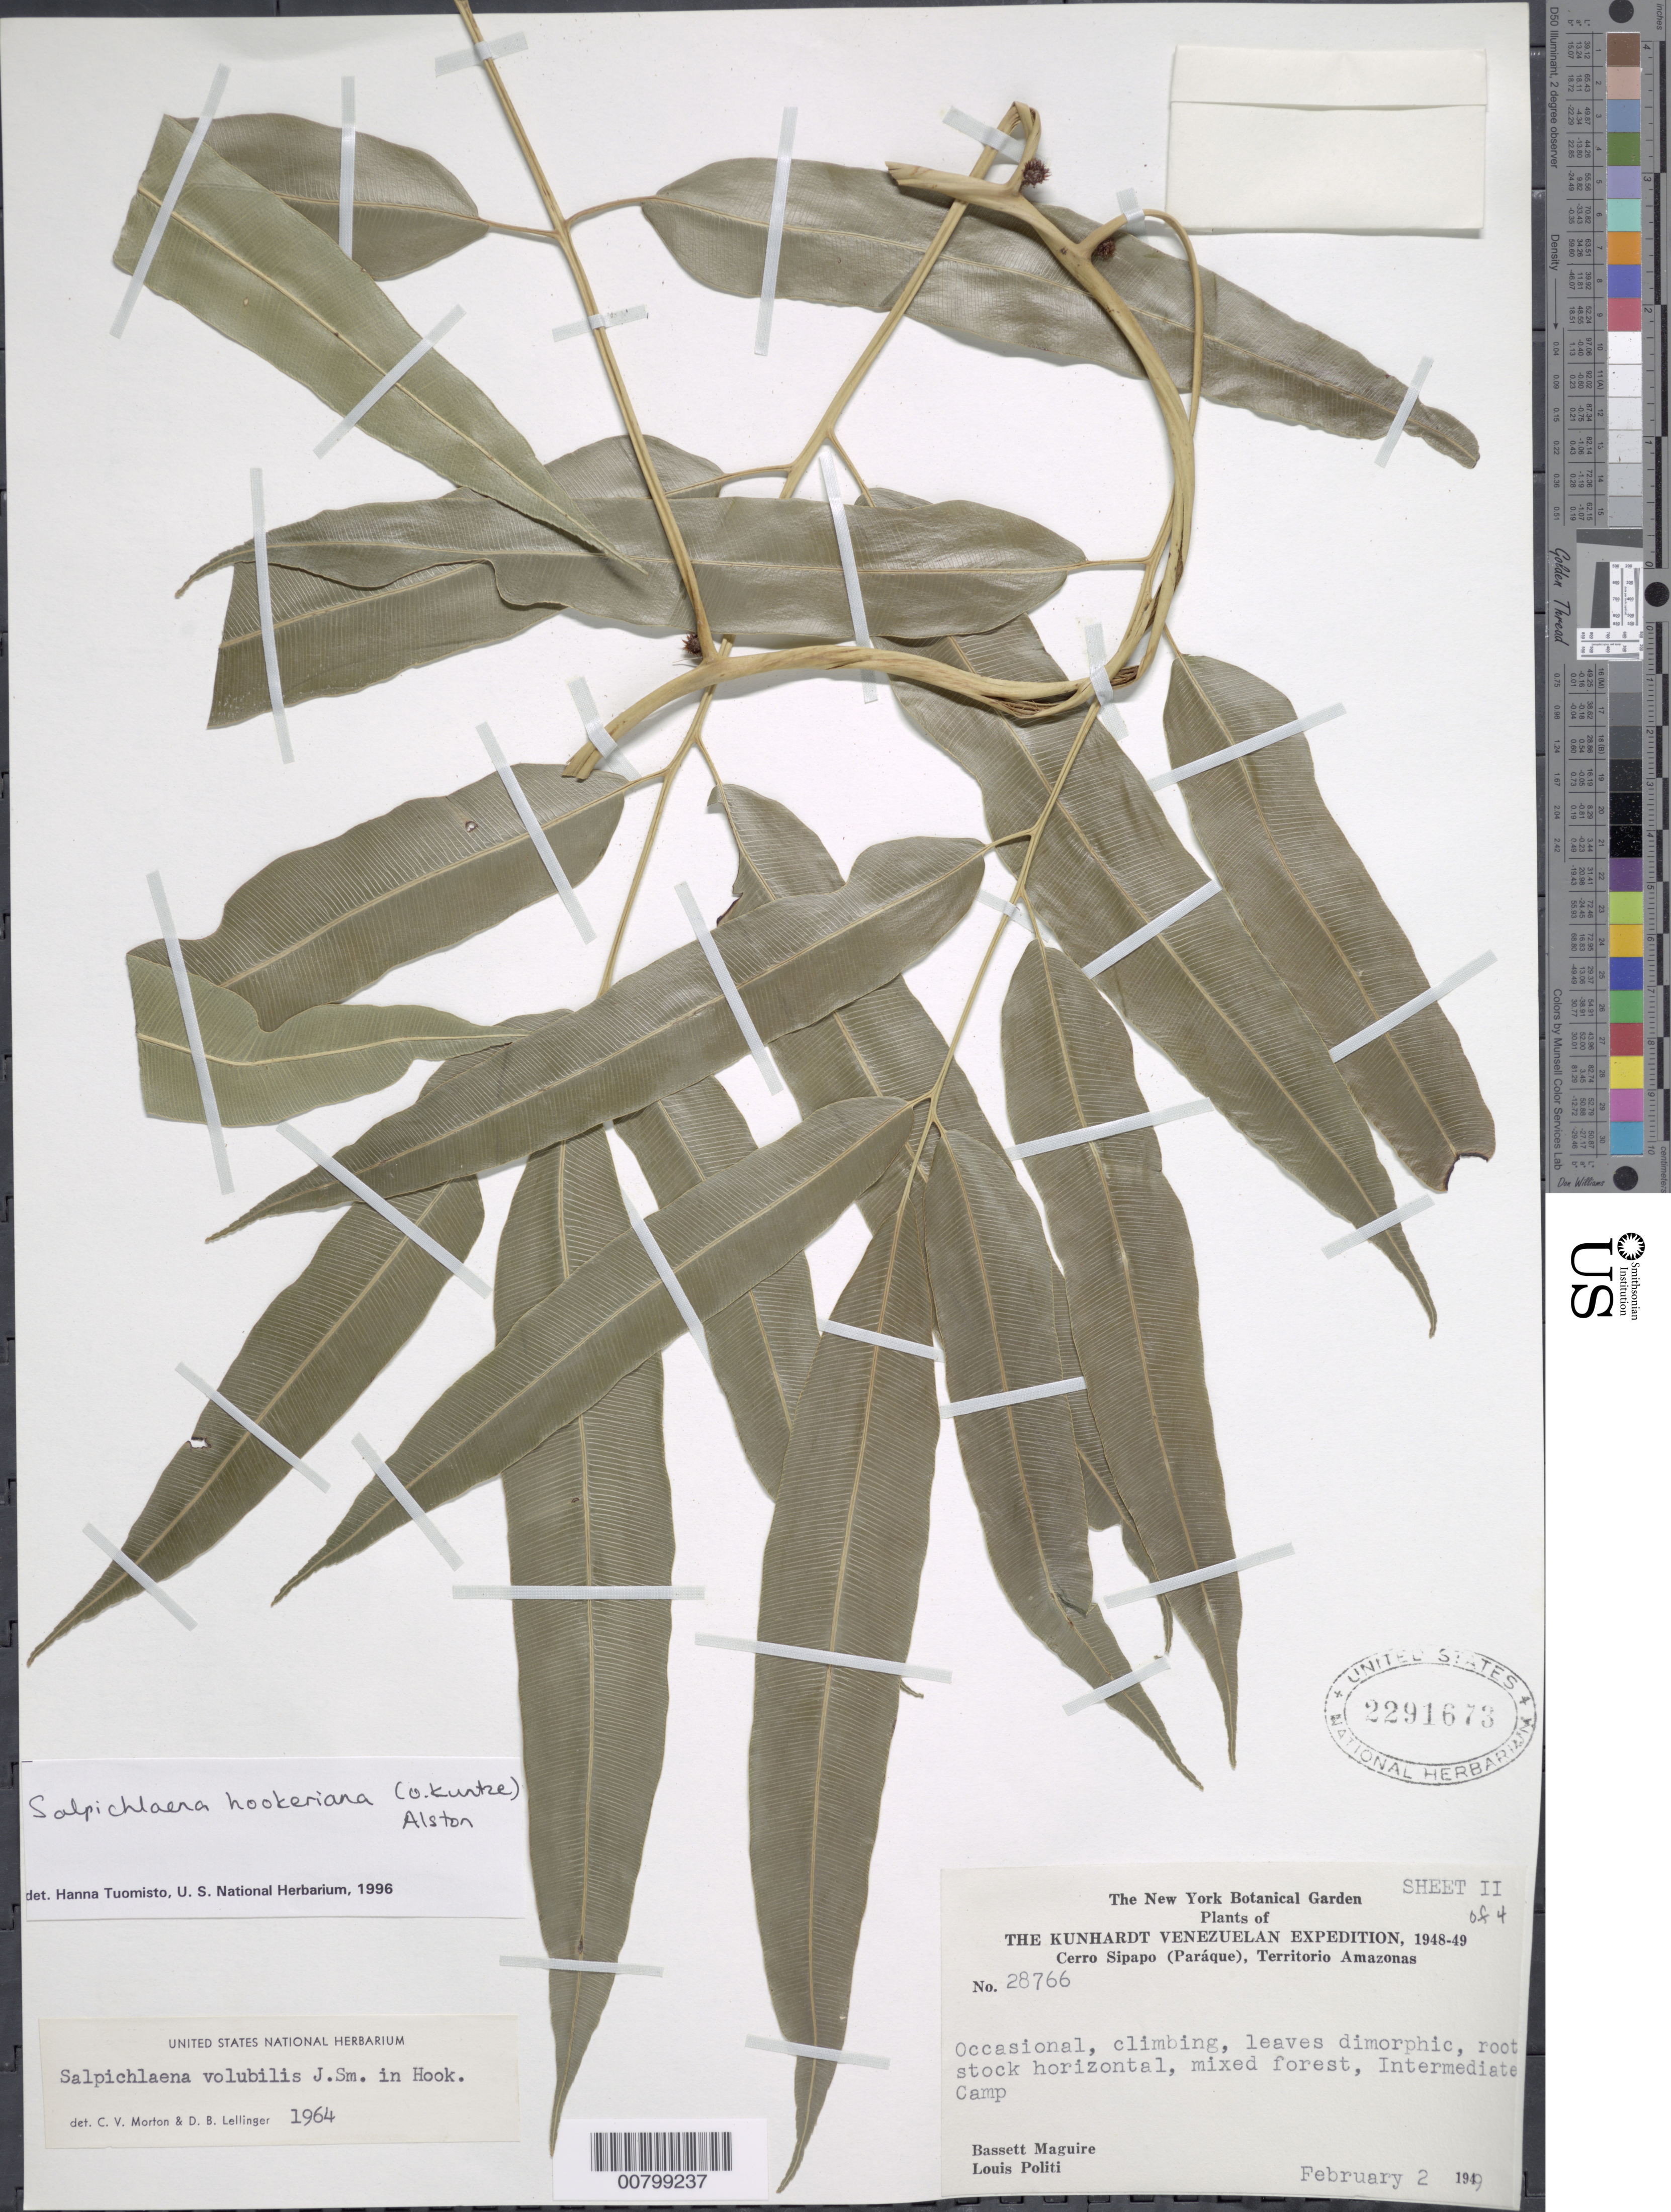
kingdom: Plantae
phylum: Tracheophyta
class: Polypodiopsida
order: Polypodiales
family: Blechnaceae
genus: Salpichlaena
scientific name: Salpichlaena hookeriana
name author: (Kuntze) Alston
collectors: B. Maguire & L. Politi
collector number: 28766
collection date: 1949-02-02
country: Peru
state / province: Amazonas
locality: Cerro Sipapo (Paráque), Occasional, climbing, leaves dimorphic, root stock horizontal, mixed forest, Intermediate Camp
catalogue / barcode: US 2291673